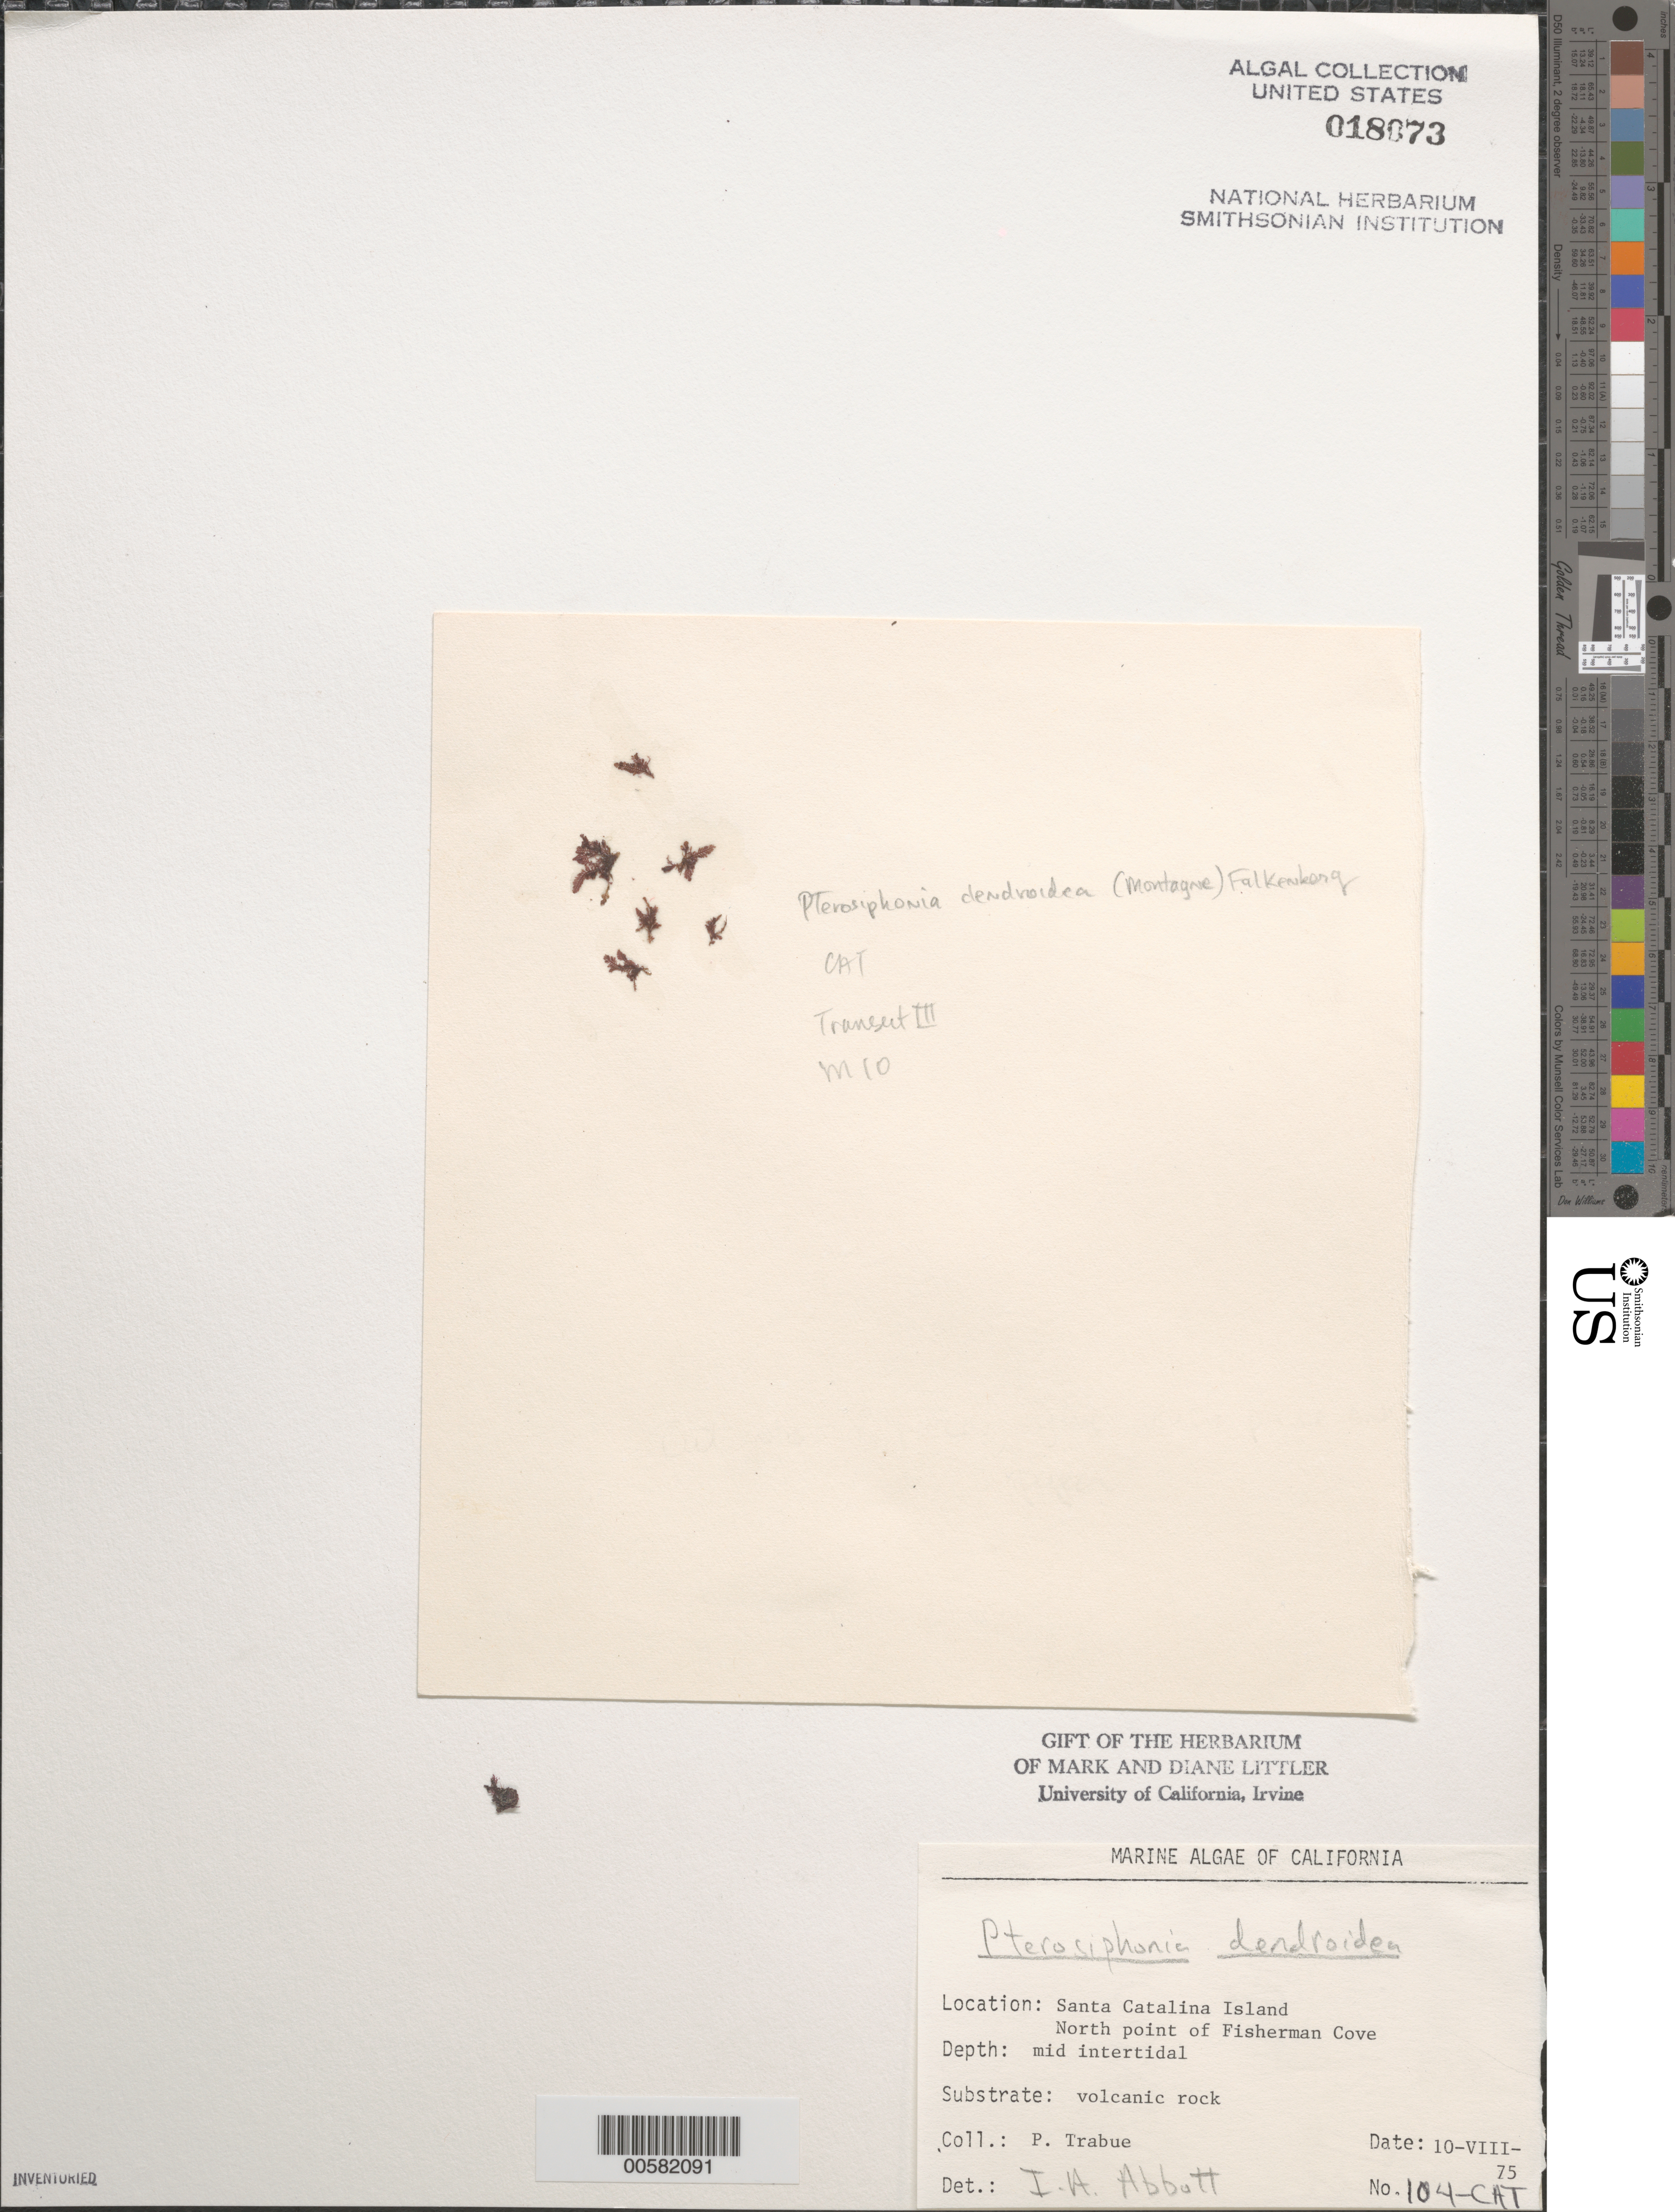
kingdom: Plantae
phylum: Rhodophyta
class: Florideophyceae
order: Ceramiales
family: Rhodomelaceae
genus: Symphyocladiella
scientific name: Symphyocladiella dendroidea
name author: (Montagne) Bustamante et al.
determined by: Algae name updating Project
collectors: P. J. Trabue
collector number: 104-cat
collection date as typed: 10 Aug 1975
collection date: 1975-08-10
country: United States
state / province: California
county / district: Los Angeles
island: Santa Catalina Island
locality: Fishermen Cove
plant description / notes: BLM-SOCALBIGHT Rocky Intertidal Survey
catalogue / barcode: US 18073